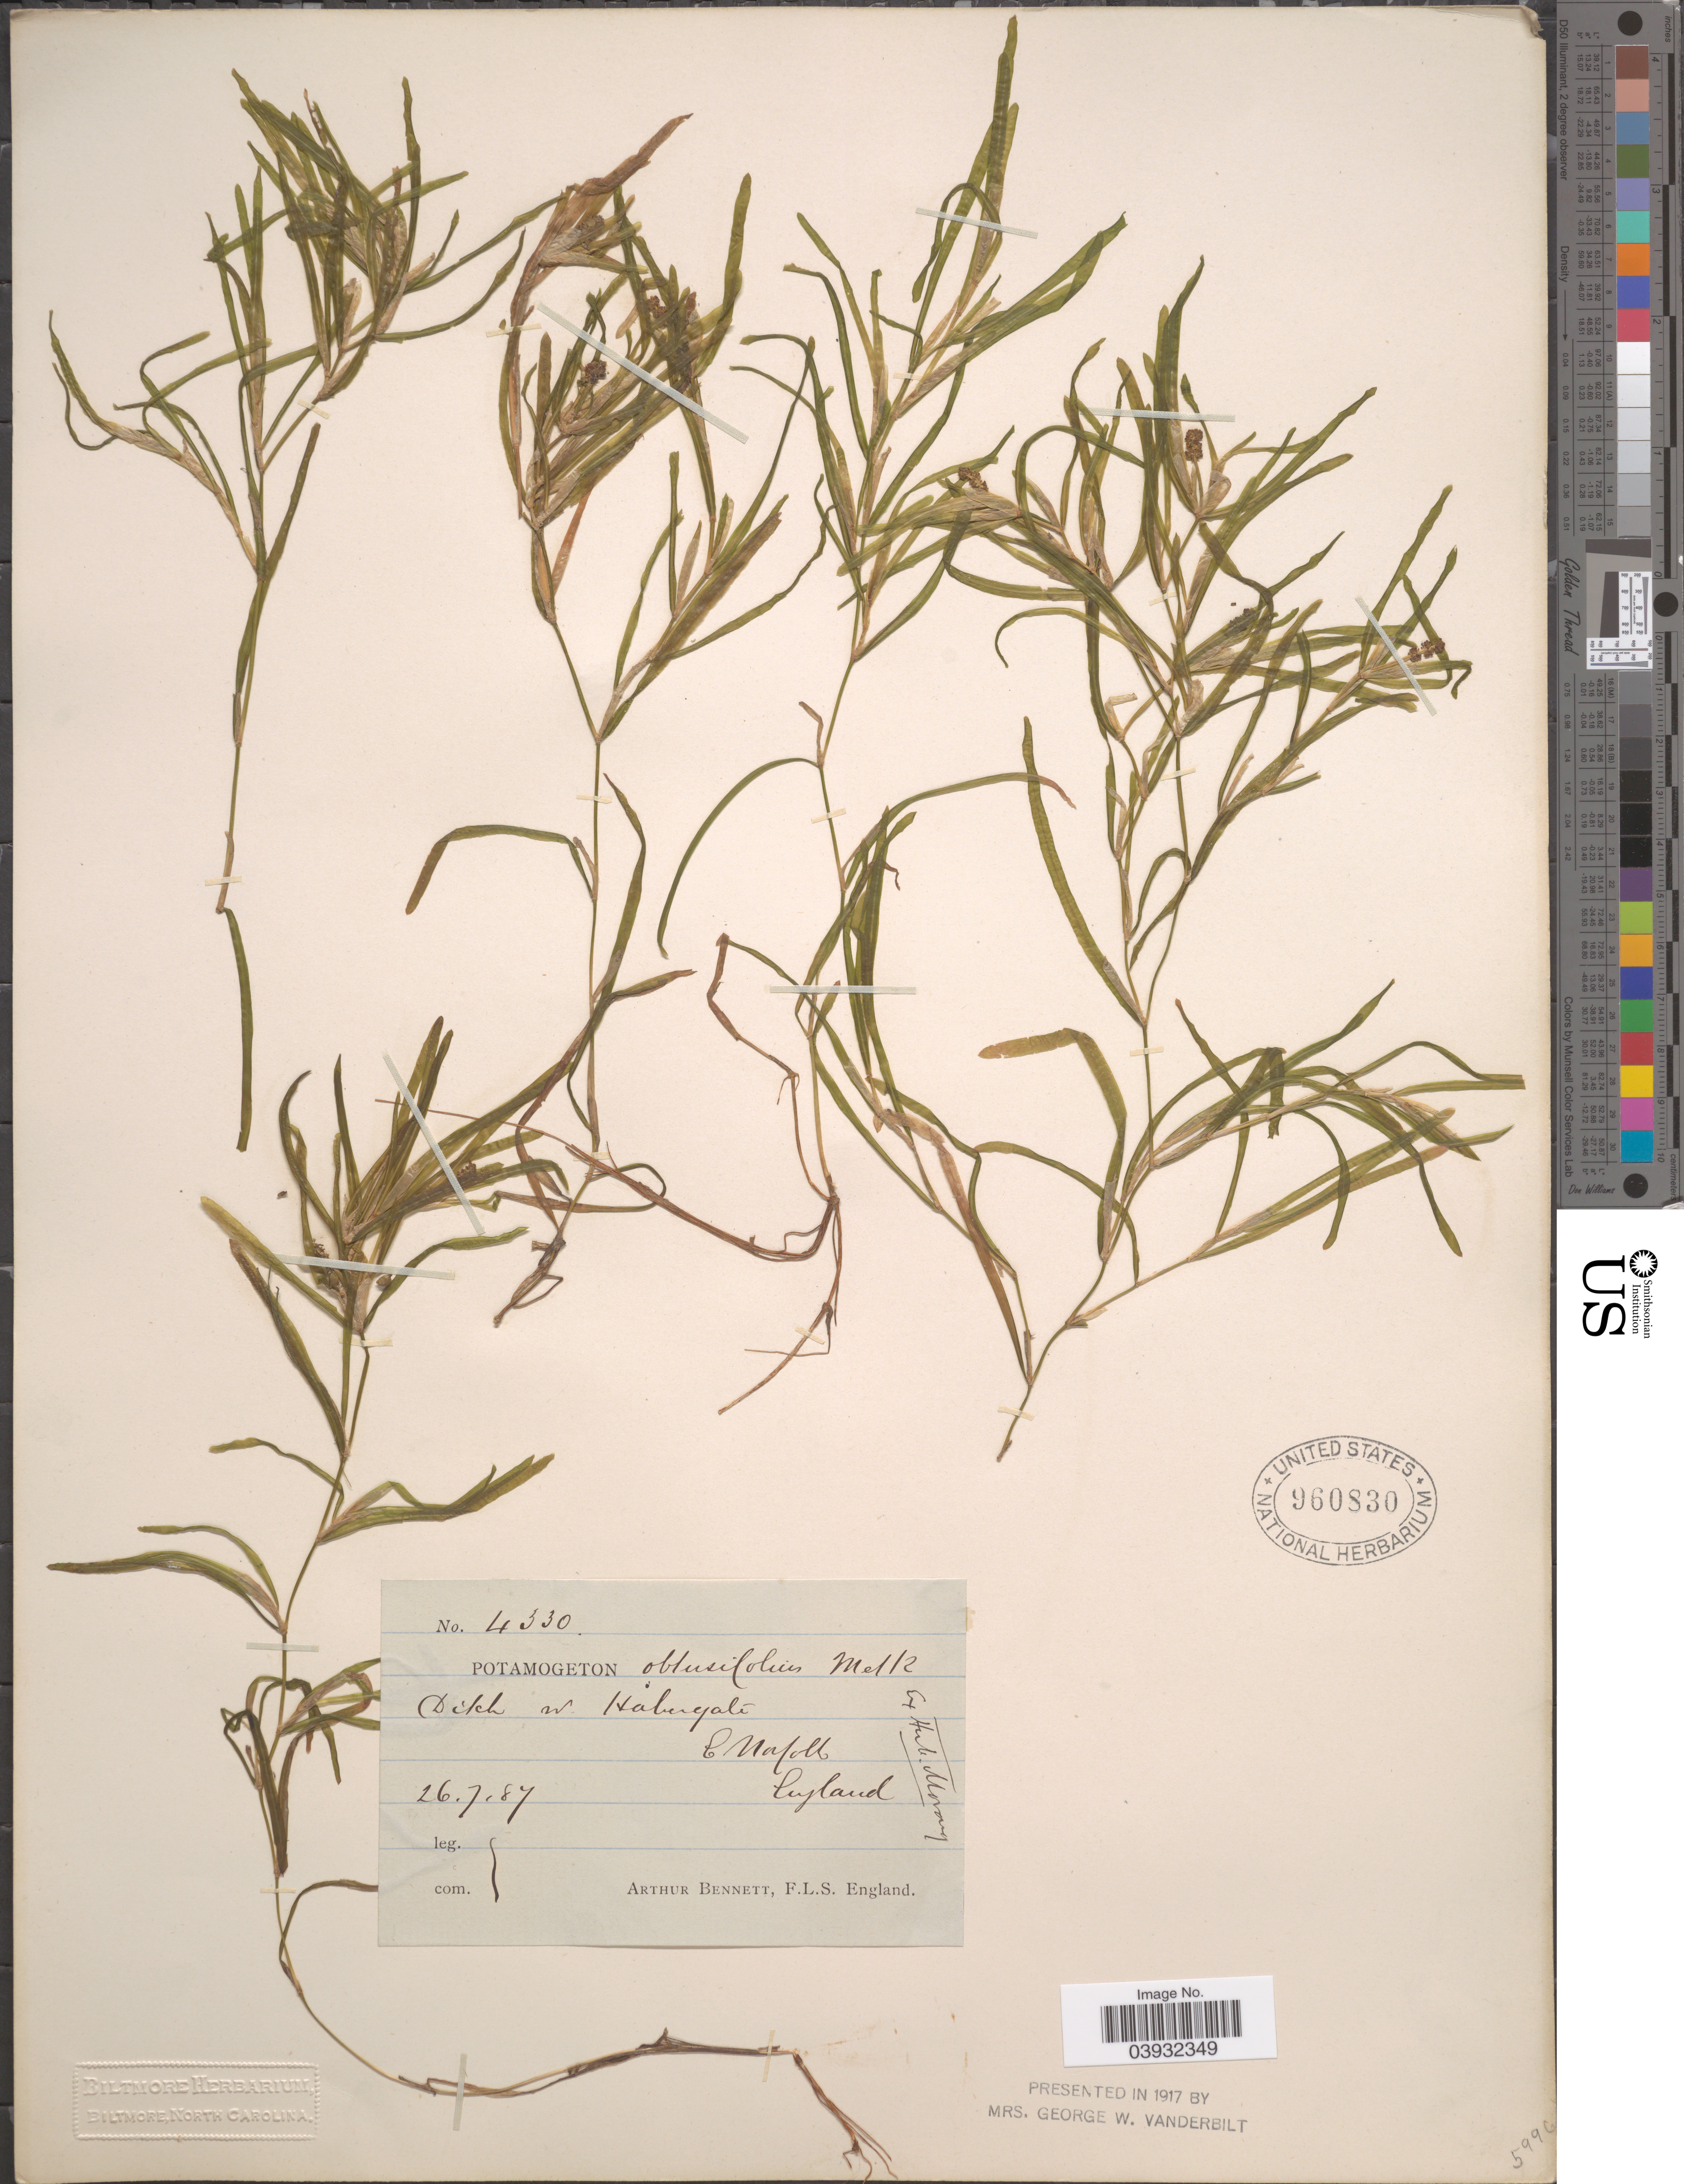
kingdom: Plantae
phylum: Tracheophyta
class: Liliopsida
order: Alismatales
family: Potamogetonaceae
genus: Potamogeton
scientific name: Potamogeton obtusifolius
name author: Mert. & W.D.J. Koch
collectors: ex herb. Biltmore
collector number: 4330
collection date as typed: Transcribed d/m/y: 26/7/87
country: United Kingdom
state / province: England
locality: Ditch W. Haberyalí. [unsure placement] E Norfolk.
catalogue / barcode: US 960830